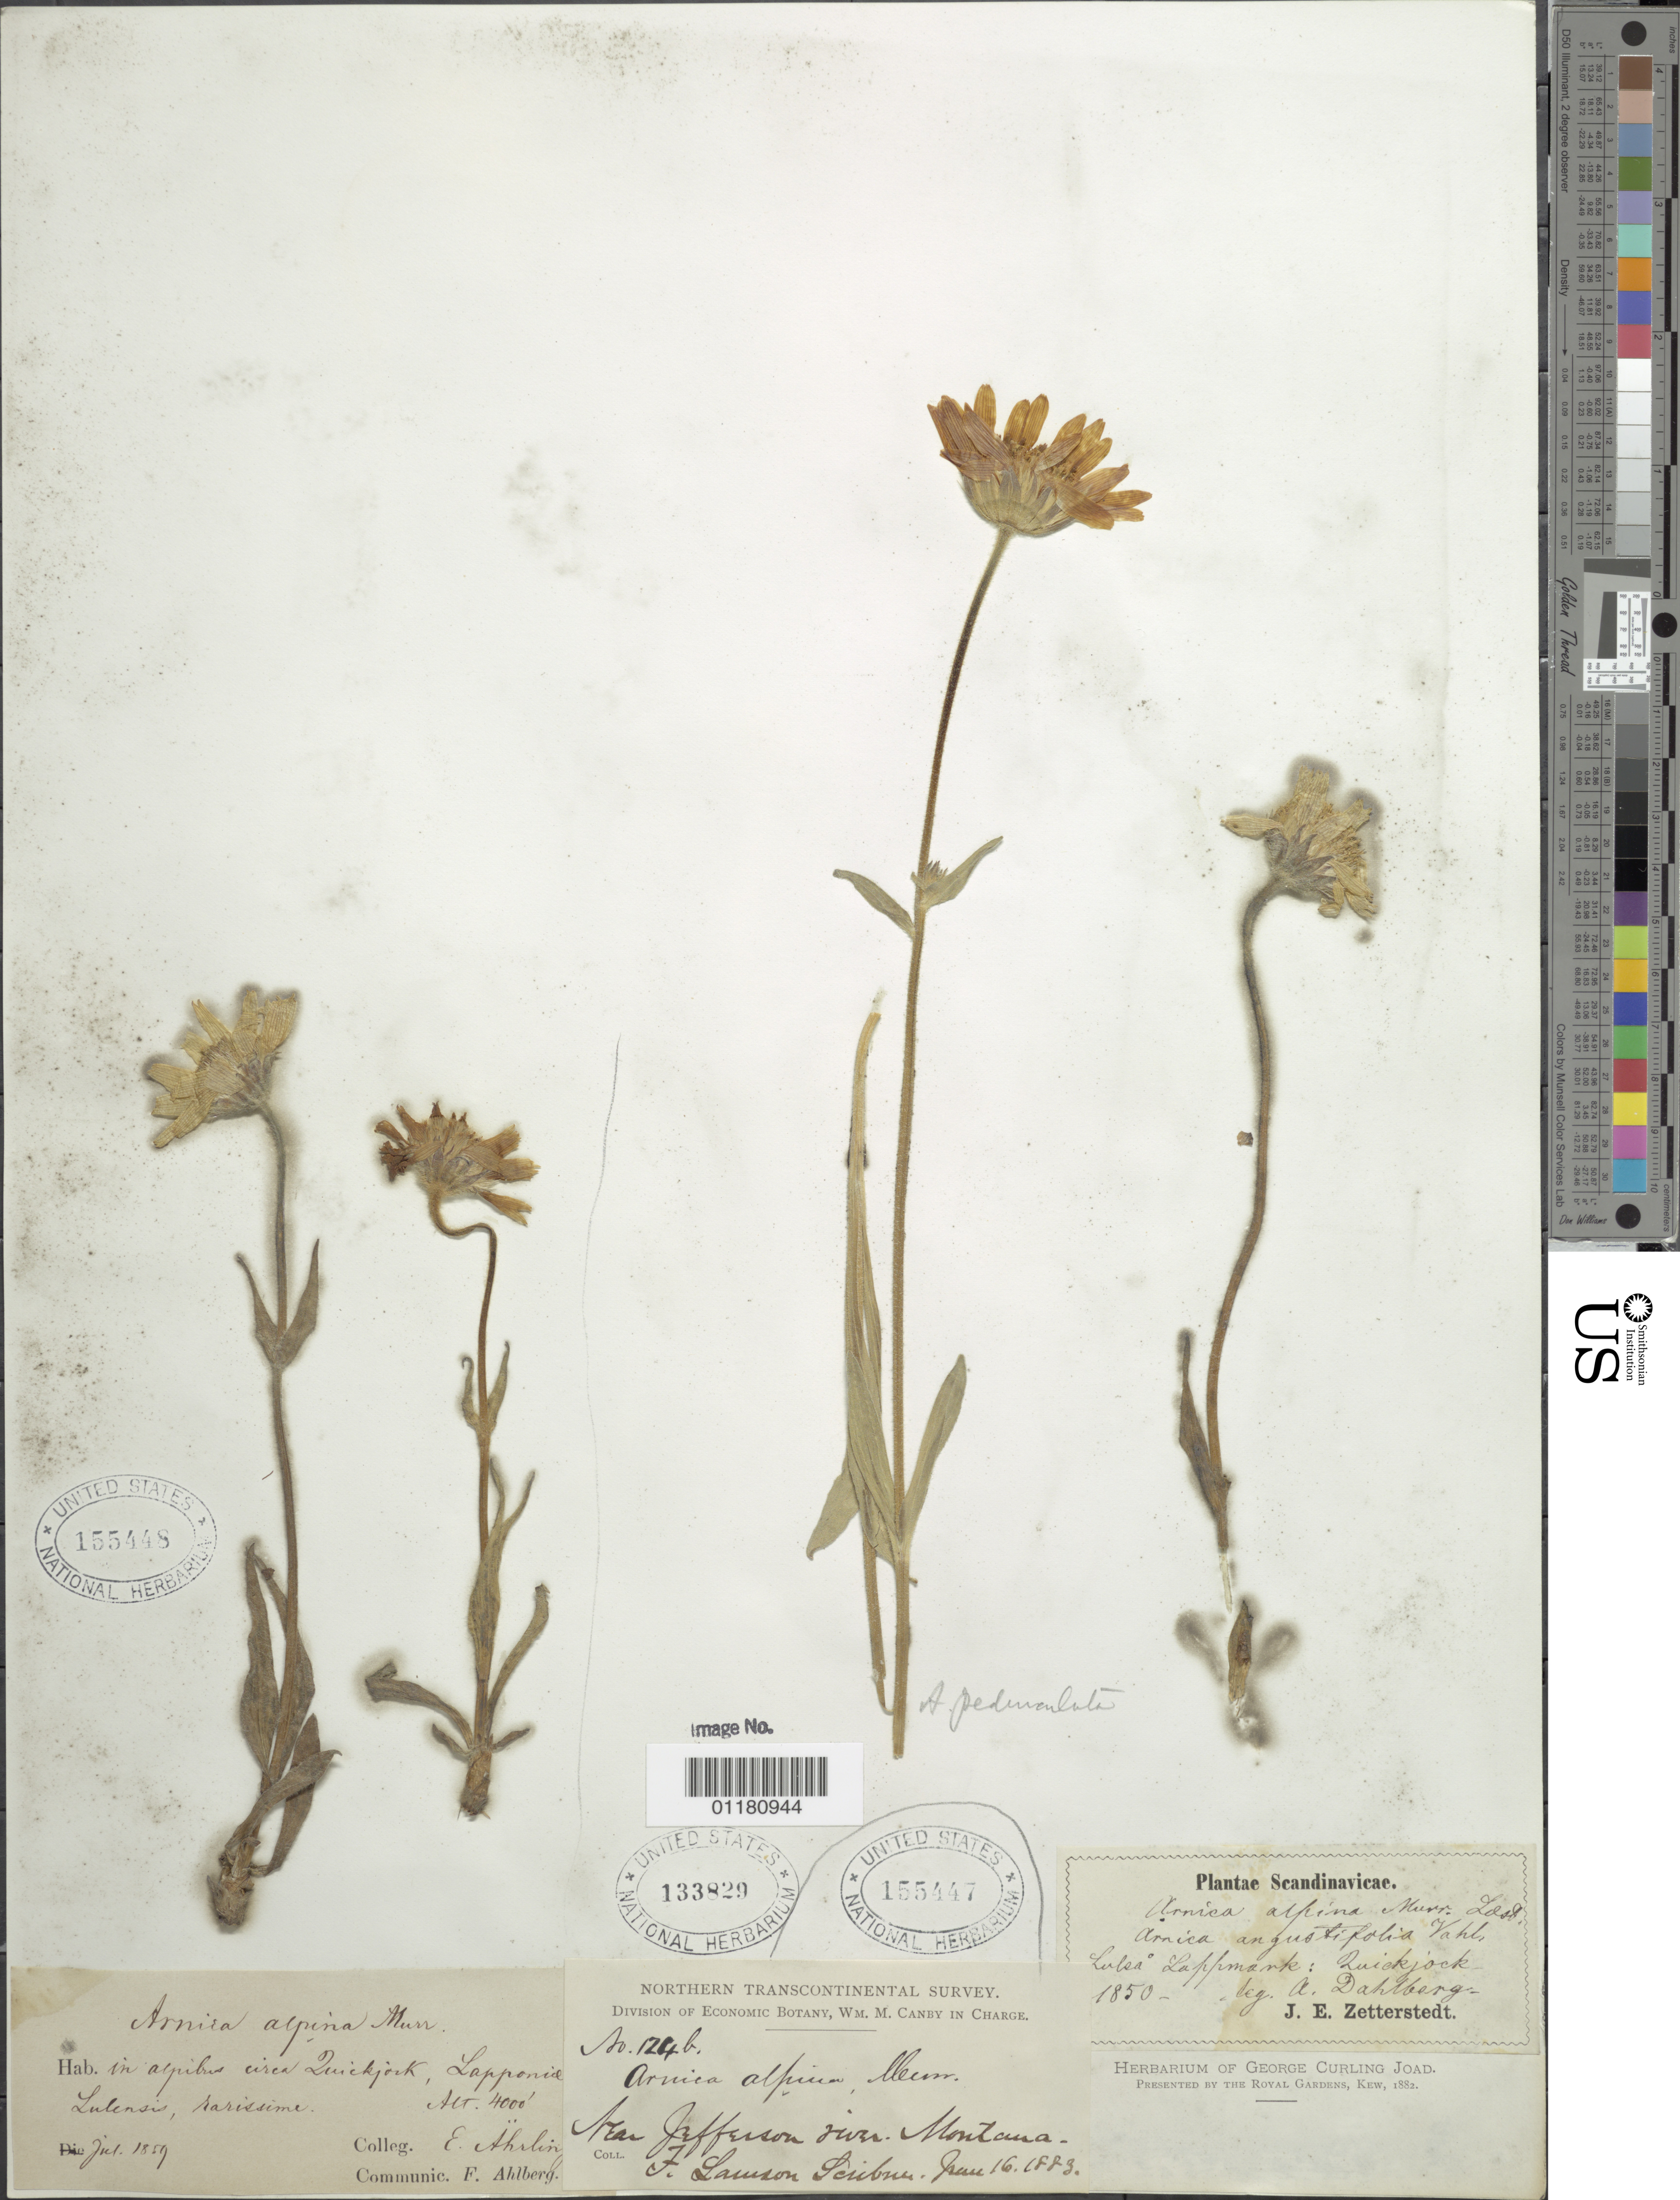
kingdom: Plantae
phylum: Tracheophyta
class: Magnoliopsida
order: Asterales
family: Asteraceae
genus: Arnica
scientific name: Arnica alpina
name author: Willd. ex Steud.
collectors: E. Ahrlin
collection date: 1859-07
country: Sweden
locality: Lapponica, [Quickjock], Alt. 4000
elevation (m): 1219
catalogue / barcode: US 155448-3